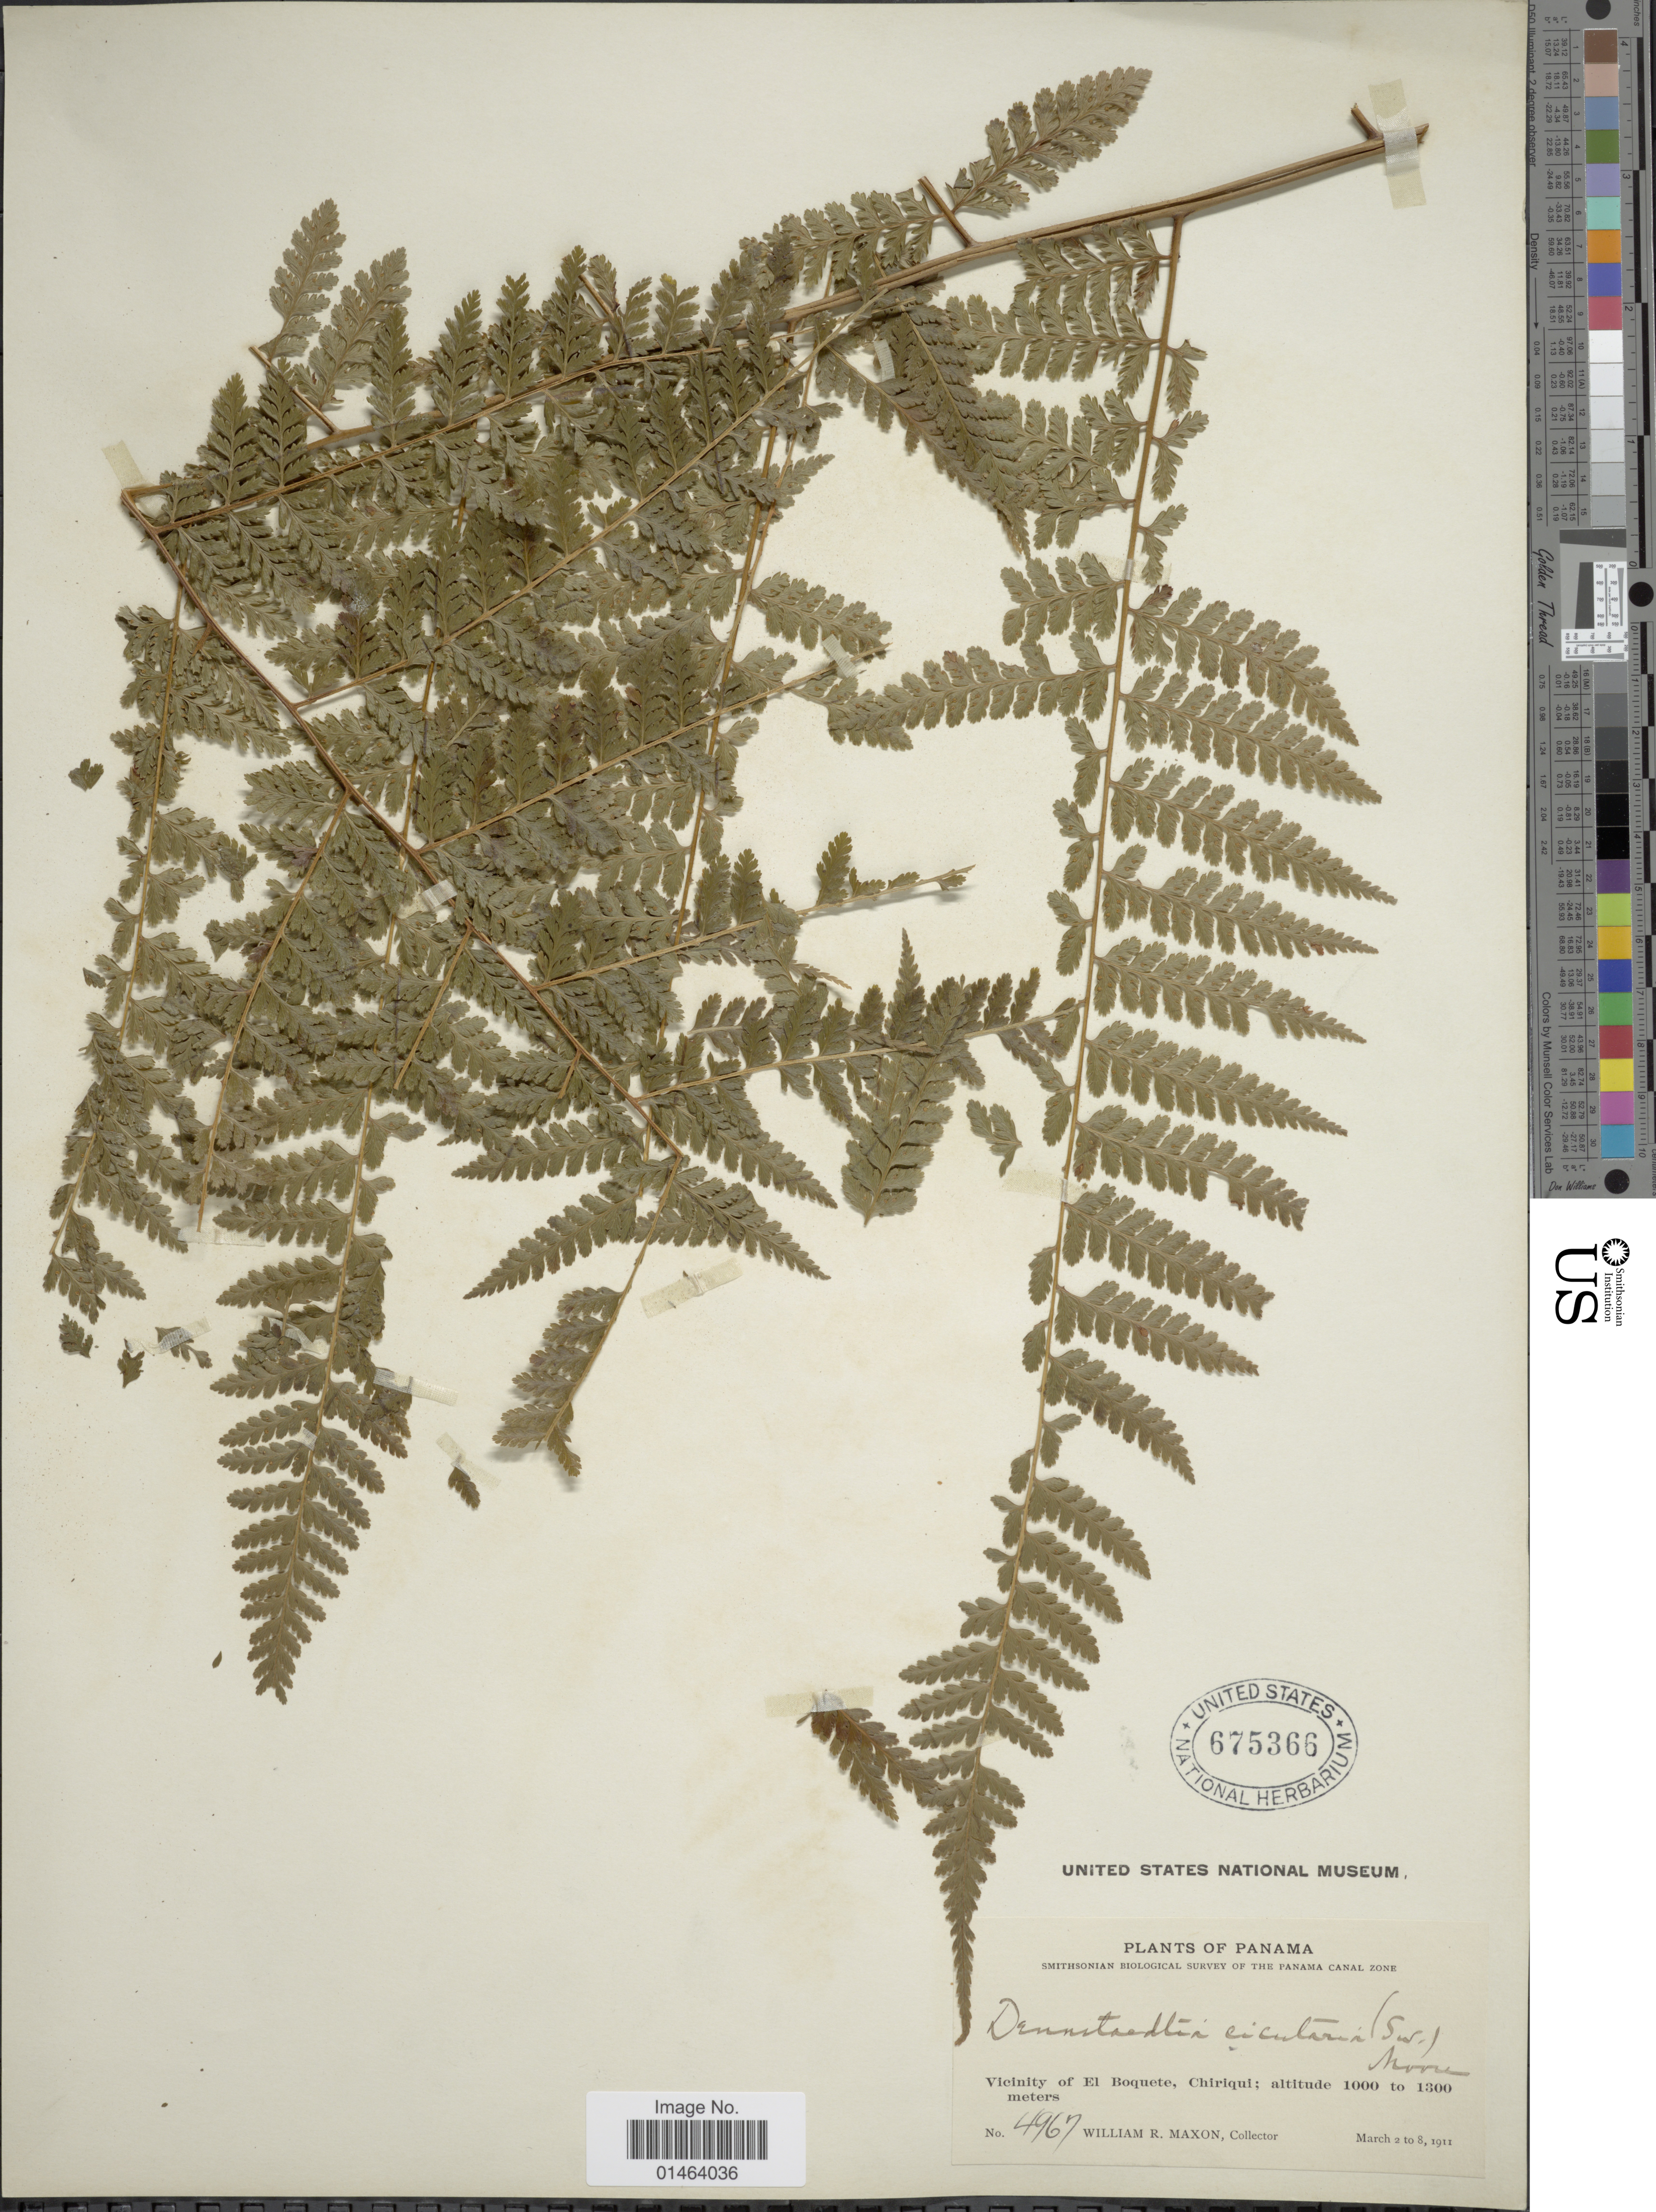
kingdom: Plantae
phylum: Tracheophyta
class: Polypodiopsida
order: Polypodiales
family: Dennstaedtiaceae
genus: Dennstaedtia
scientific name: Dennstaedtia cicutaria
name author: (Sw.) T. Moore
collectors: W. R. Maxon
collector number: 4967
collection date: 1911-03-02/1911-03-08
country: Panama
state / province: Chiriqui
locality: Panama, vicinity of El Boquete, Chiriqui. Canal Zone.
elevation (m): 1000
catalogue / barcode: US 675366